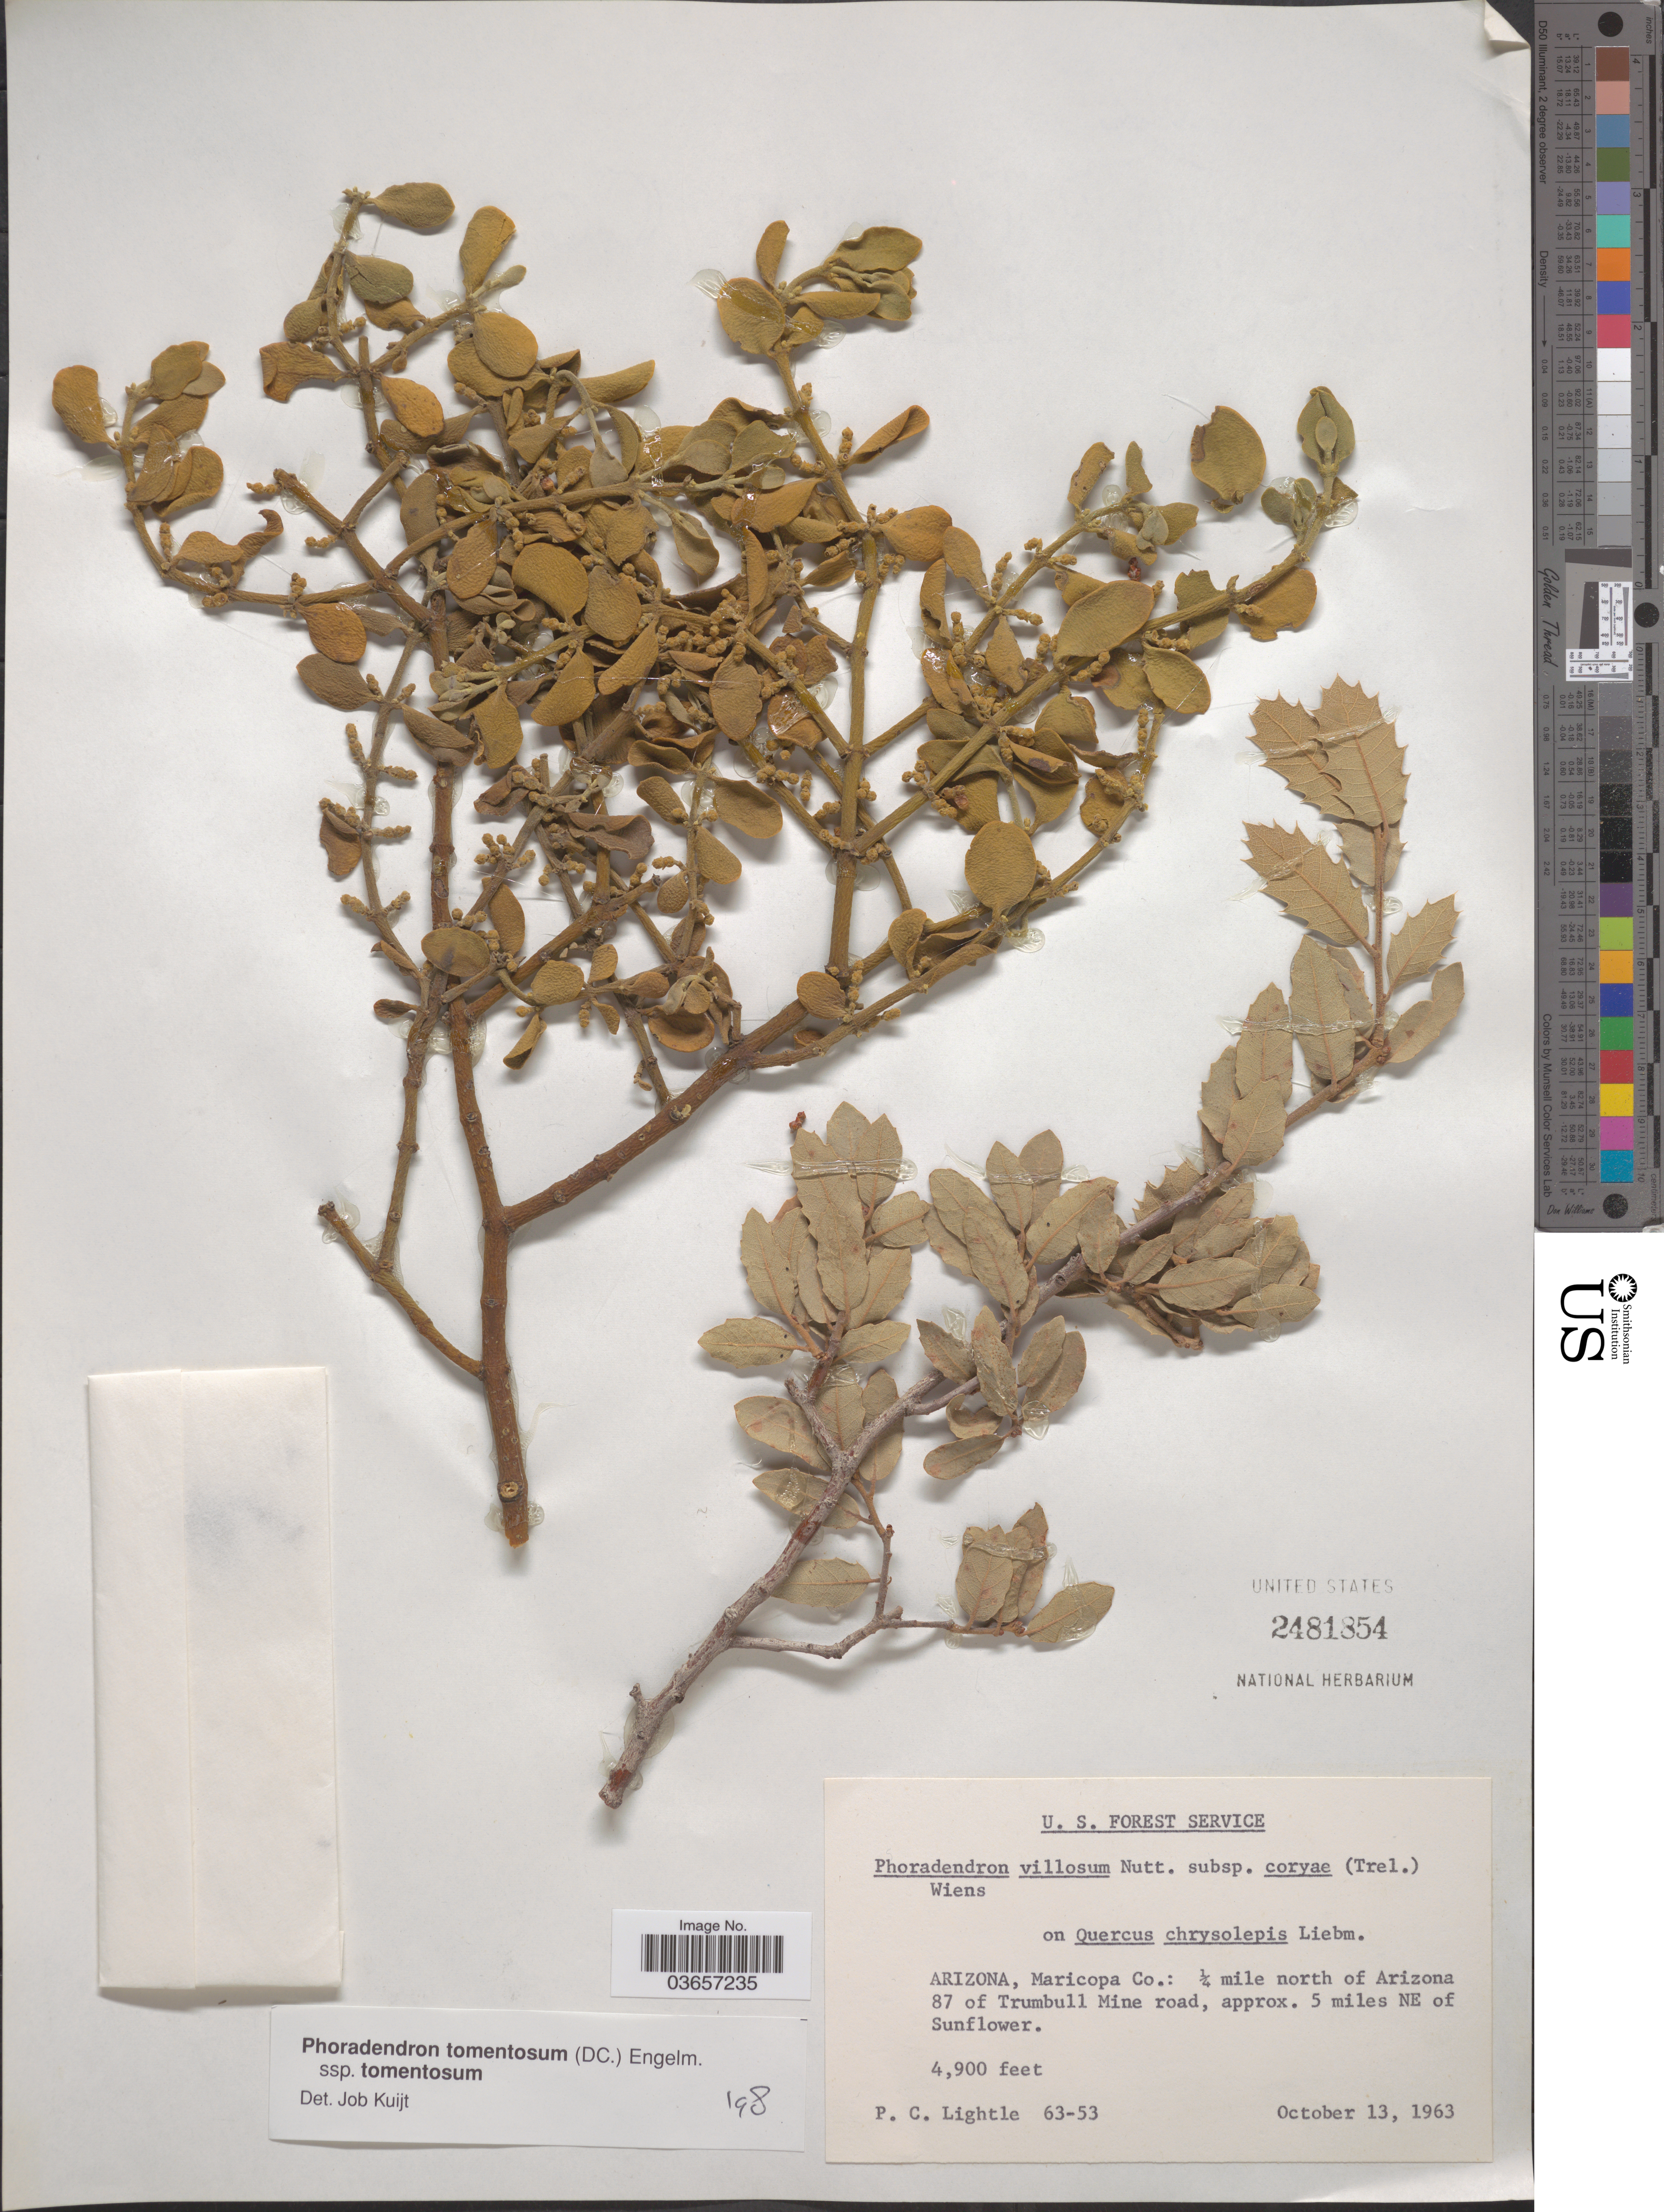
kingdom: Plantae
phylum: Tracheophyta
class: Magnoliopsida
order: Santalales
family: Viscaceae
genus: Phoradendron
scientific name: Phoradendron tomentosum subsp. tomentosum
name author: DC.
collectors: P. Lightle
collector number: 63-53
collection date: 1963-10-13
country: United States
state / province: Arizona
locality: Maricopa Co.: ¼ mile north of Arizona 87 of Trumbull Mine road, approx. 5 miles NE of Sunflower.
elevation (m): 1494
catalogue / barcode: US 2481854